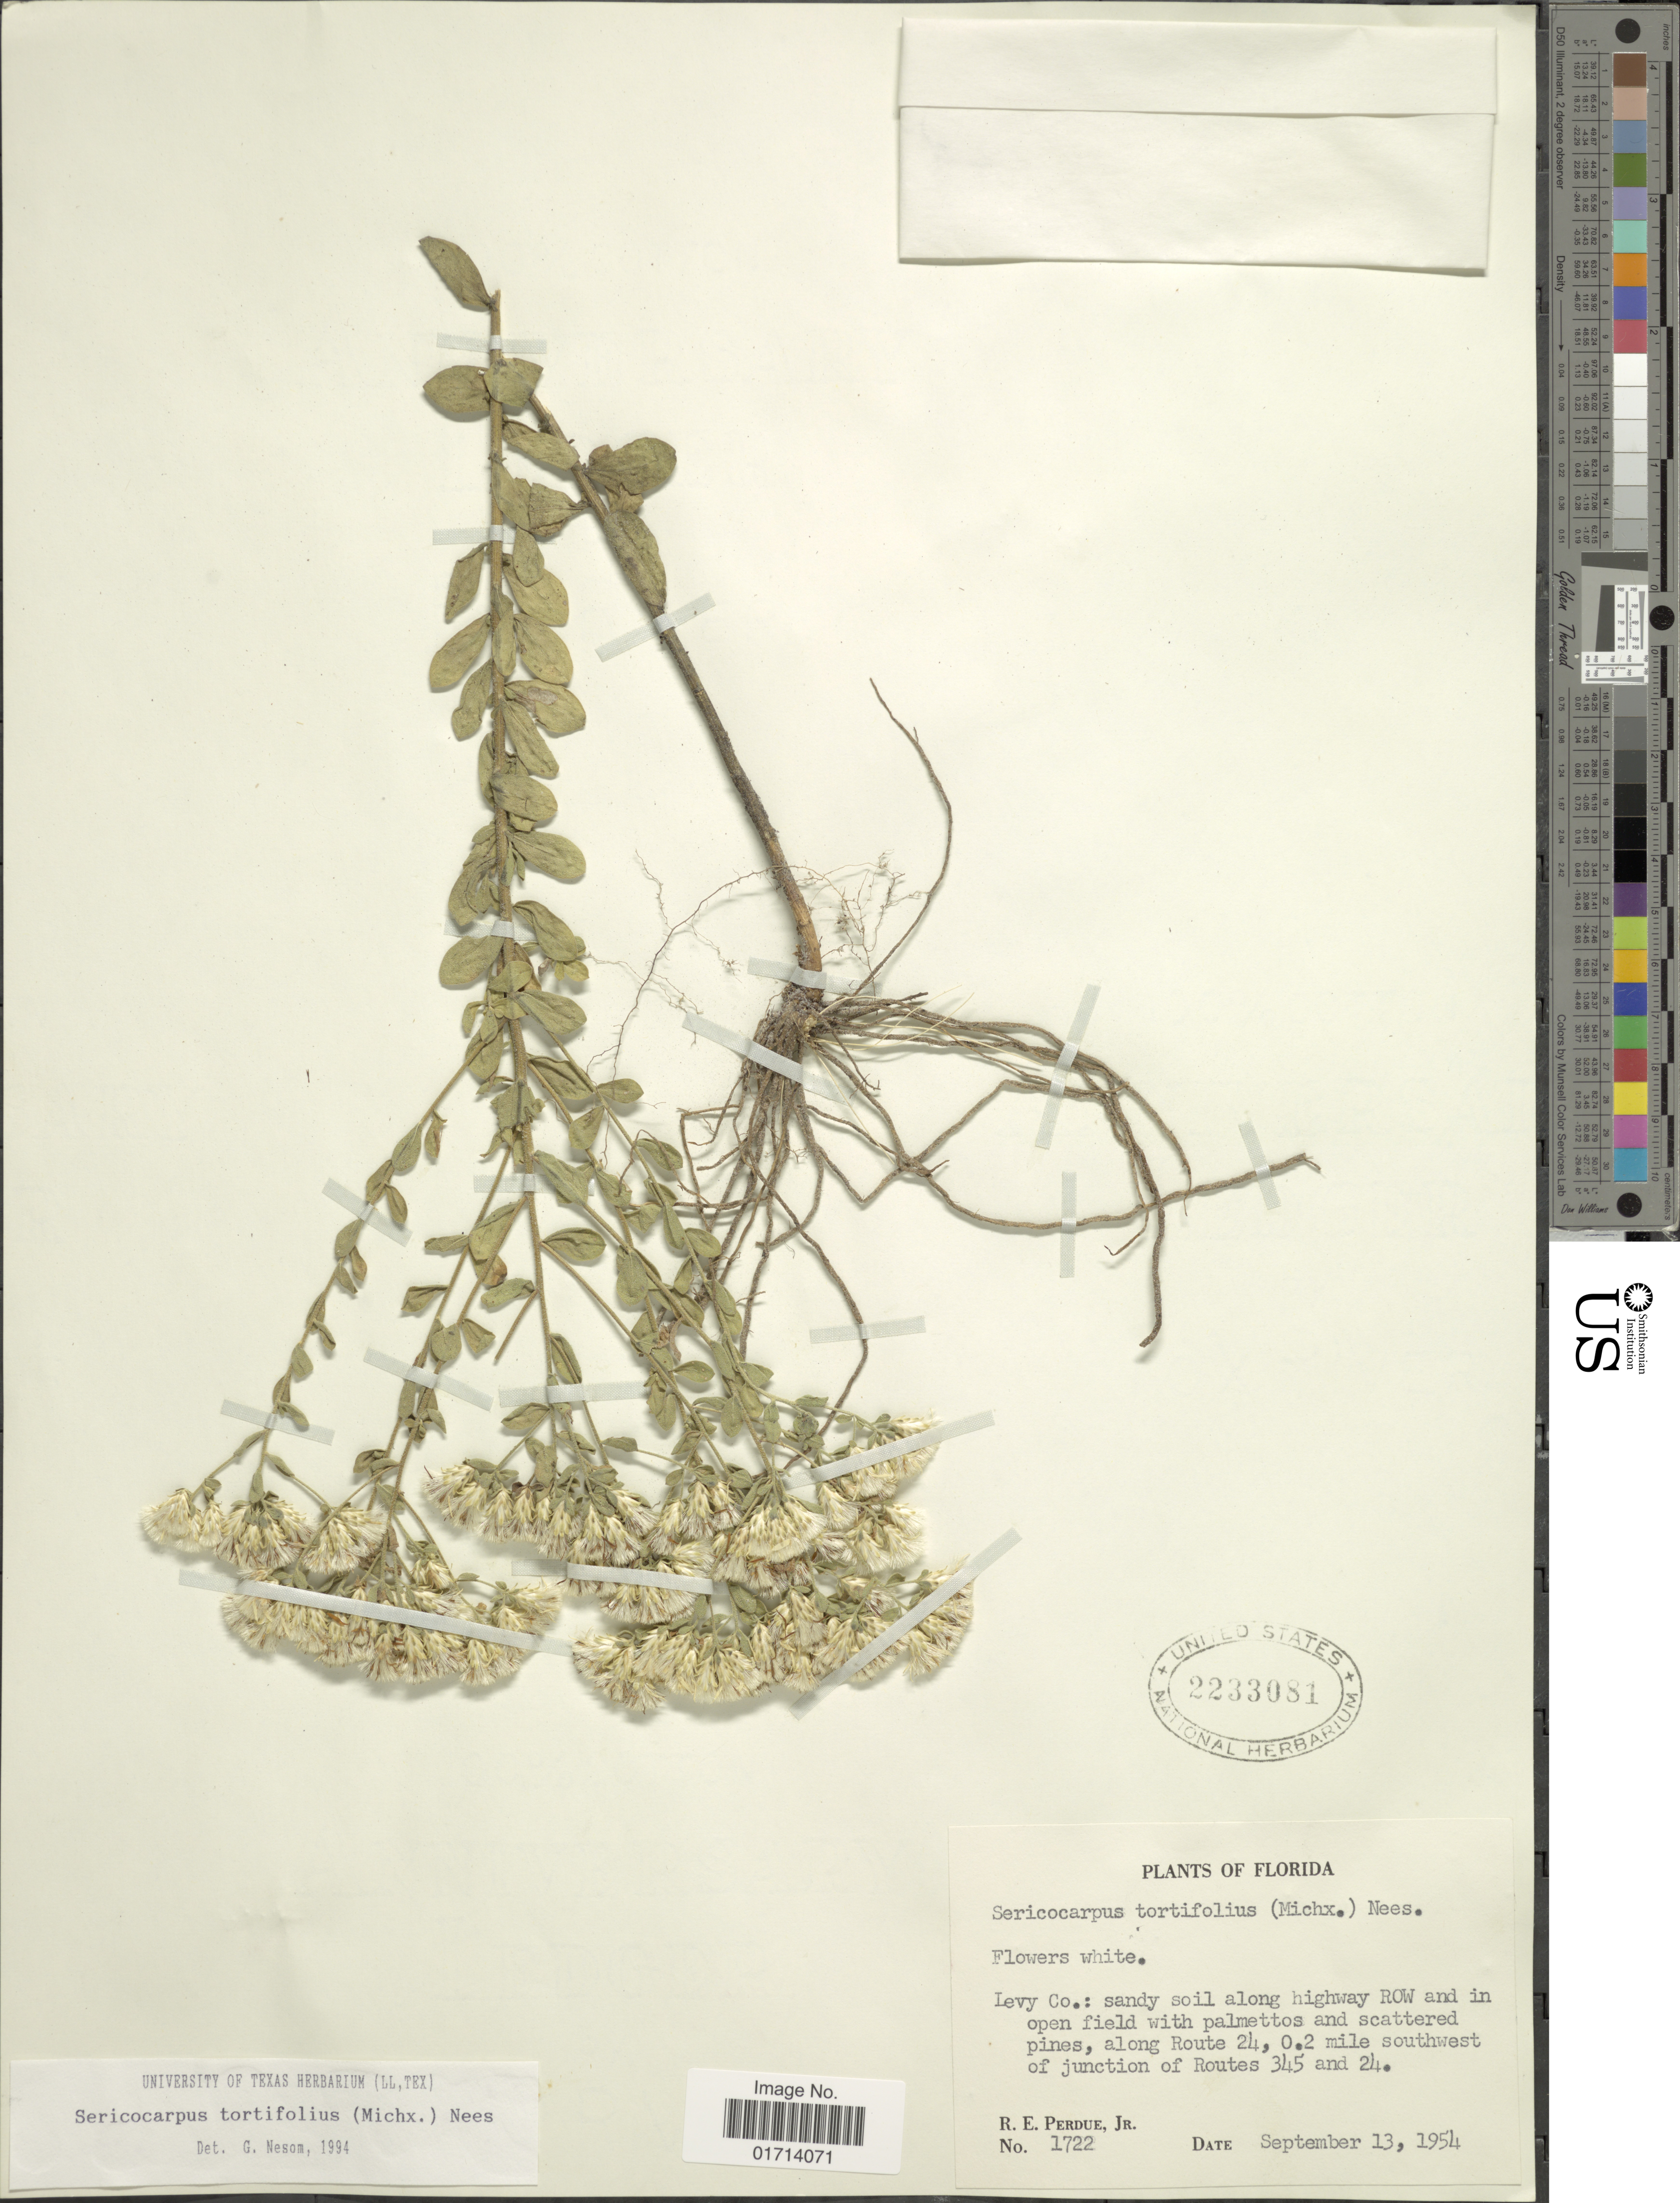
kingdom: Plantae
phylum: Tracheophyta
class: Magnoliopsida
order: Asterales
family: Asteraceae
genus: Sericocarpus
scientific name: Sericocarpus tortifolius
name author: (Michx.) Nees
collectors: R. E. Perdue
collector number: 1722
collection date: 1954-09-13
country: United States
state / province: Florida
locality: Levy Co.: along route 24, 0.2 mile southwest of junction of Routes 345 and 24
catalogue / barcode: US 2233081